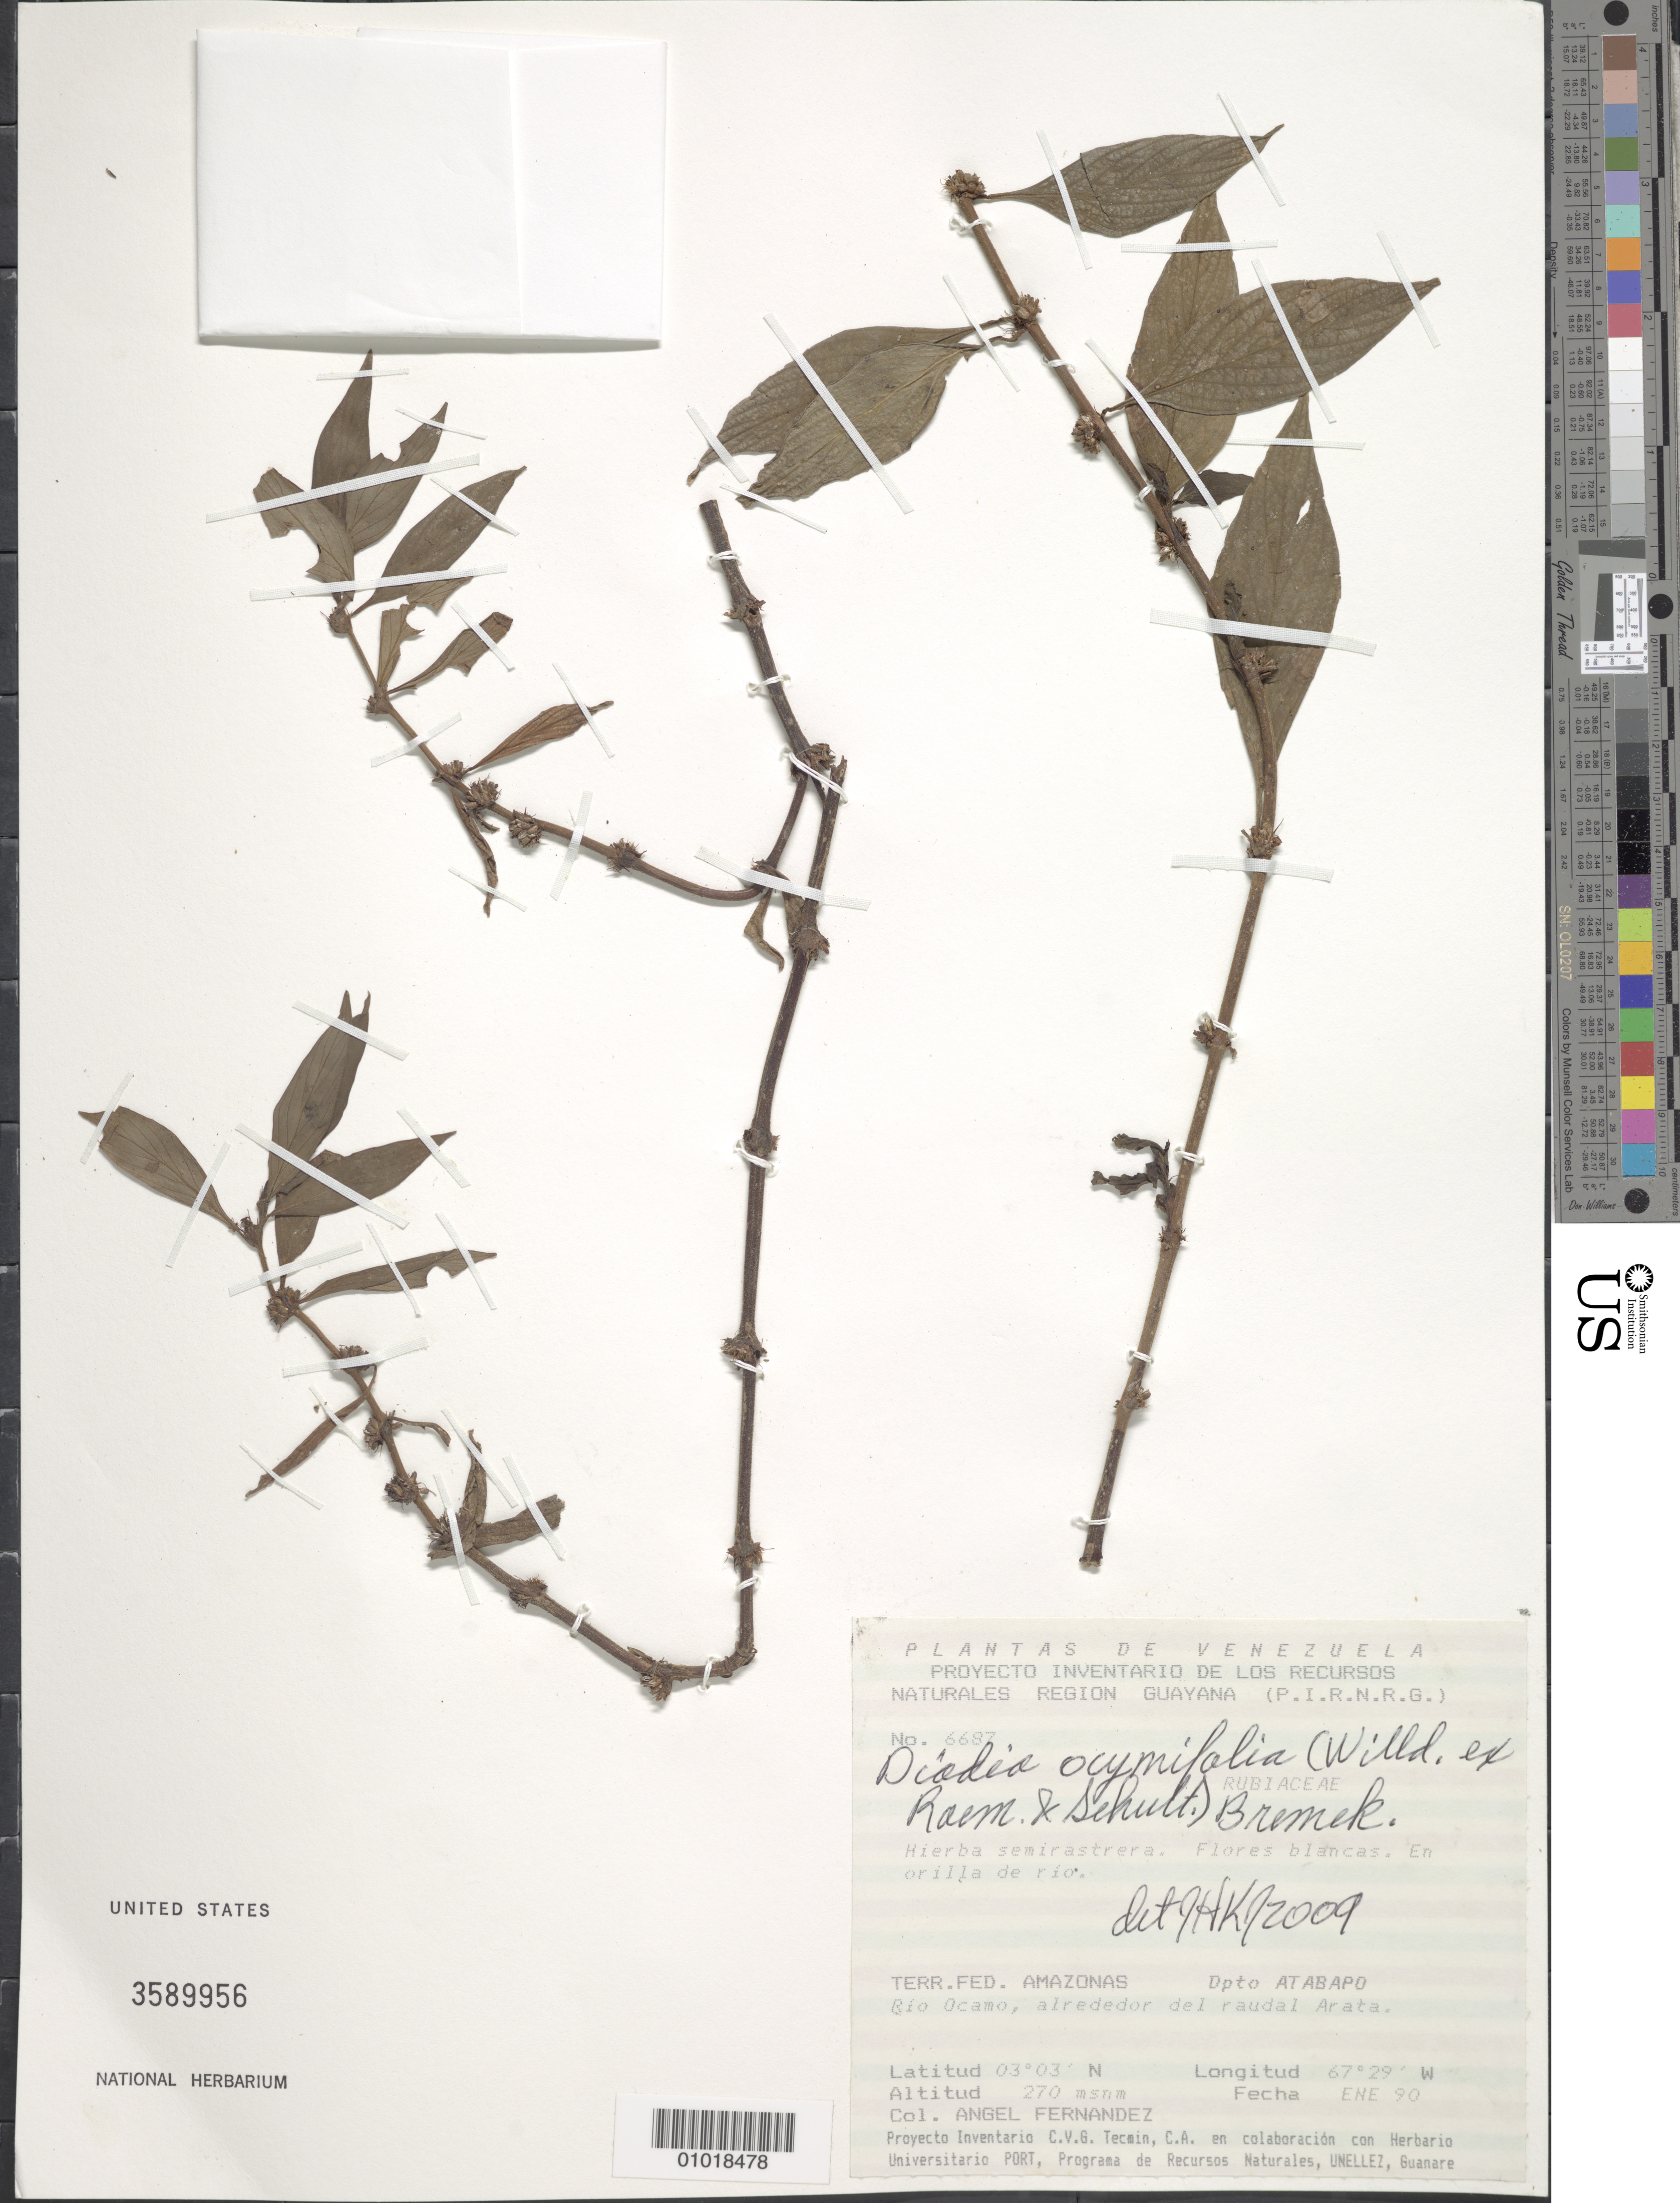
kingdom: Plantae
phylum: Tracheophyta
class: Magnoliopsida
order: Gentianales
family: Rubiaceae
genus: Diodia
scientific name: Diodia ocymifolia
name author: (Willd. ex Roem. & Schult.) Bremek.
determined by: Kirkbride, J. H.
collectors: Á. Fernández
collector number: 6687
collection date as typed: Jan-90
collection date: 1990-01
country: Venezuela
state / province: Amazonas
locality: Rio Ocamo, alrededor del raudal Arata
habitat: Orilla del rio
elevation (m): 270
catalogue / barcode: US 3589956